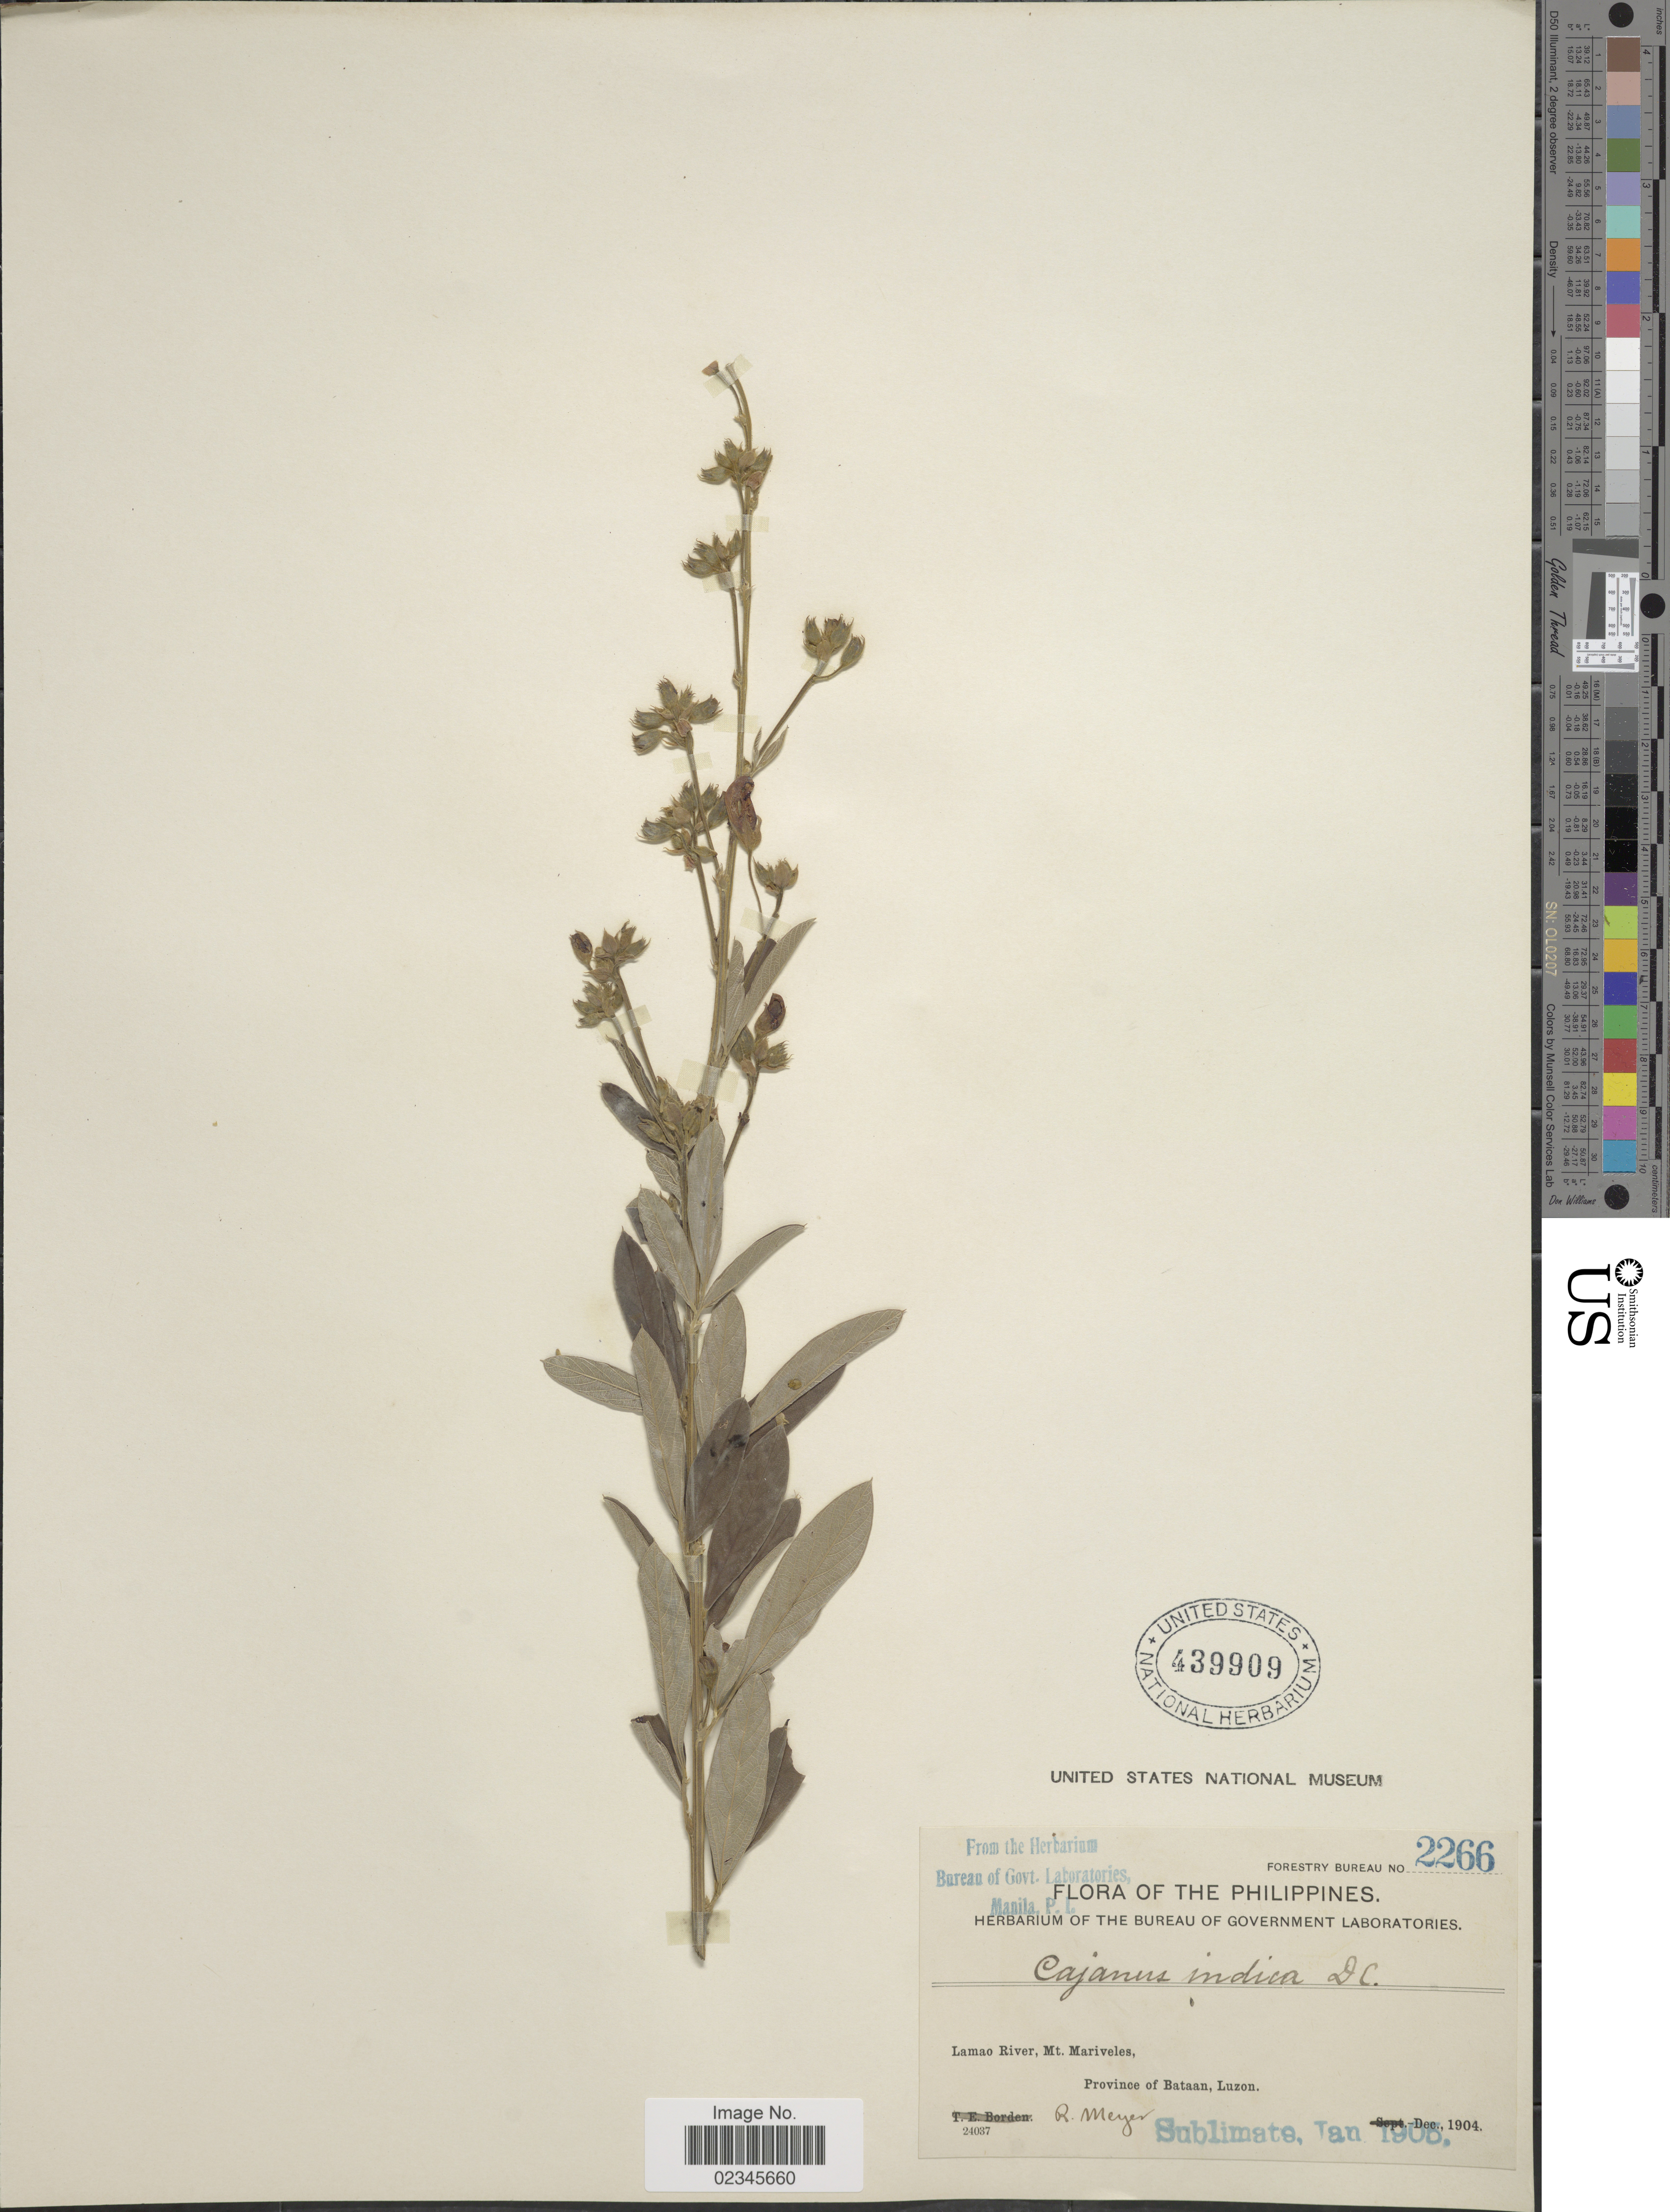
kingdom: Plantae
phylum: Tracheophyta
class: Magnoliopsida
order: Fabales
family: Fabaceae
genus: Cajanus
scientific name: Cajanus cajan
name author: (L.) Huth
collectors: R. Meyer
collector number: Bureau of Science 2266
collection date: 1904-12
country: Philippines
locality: Lamao River, Mt. Mariveles, Province of Bataan, Luzon.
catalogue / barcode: US 439909